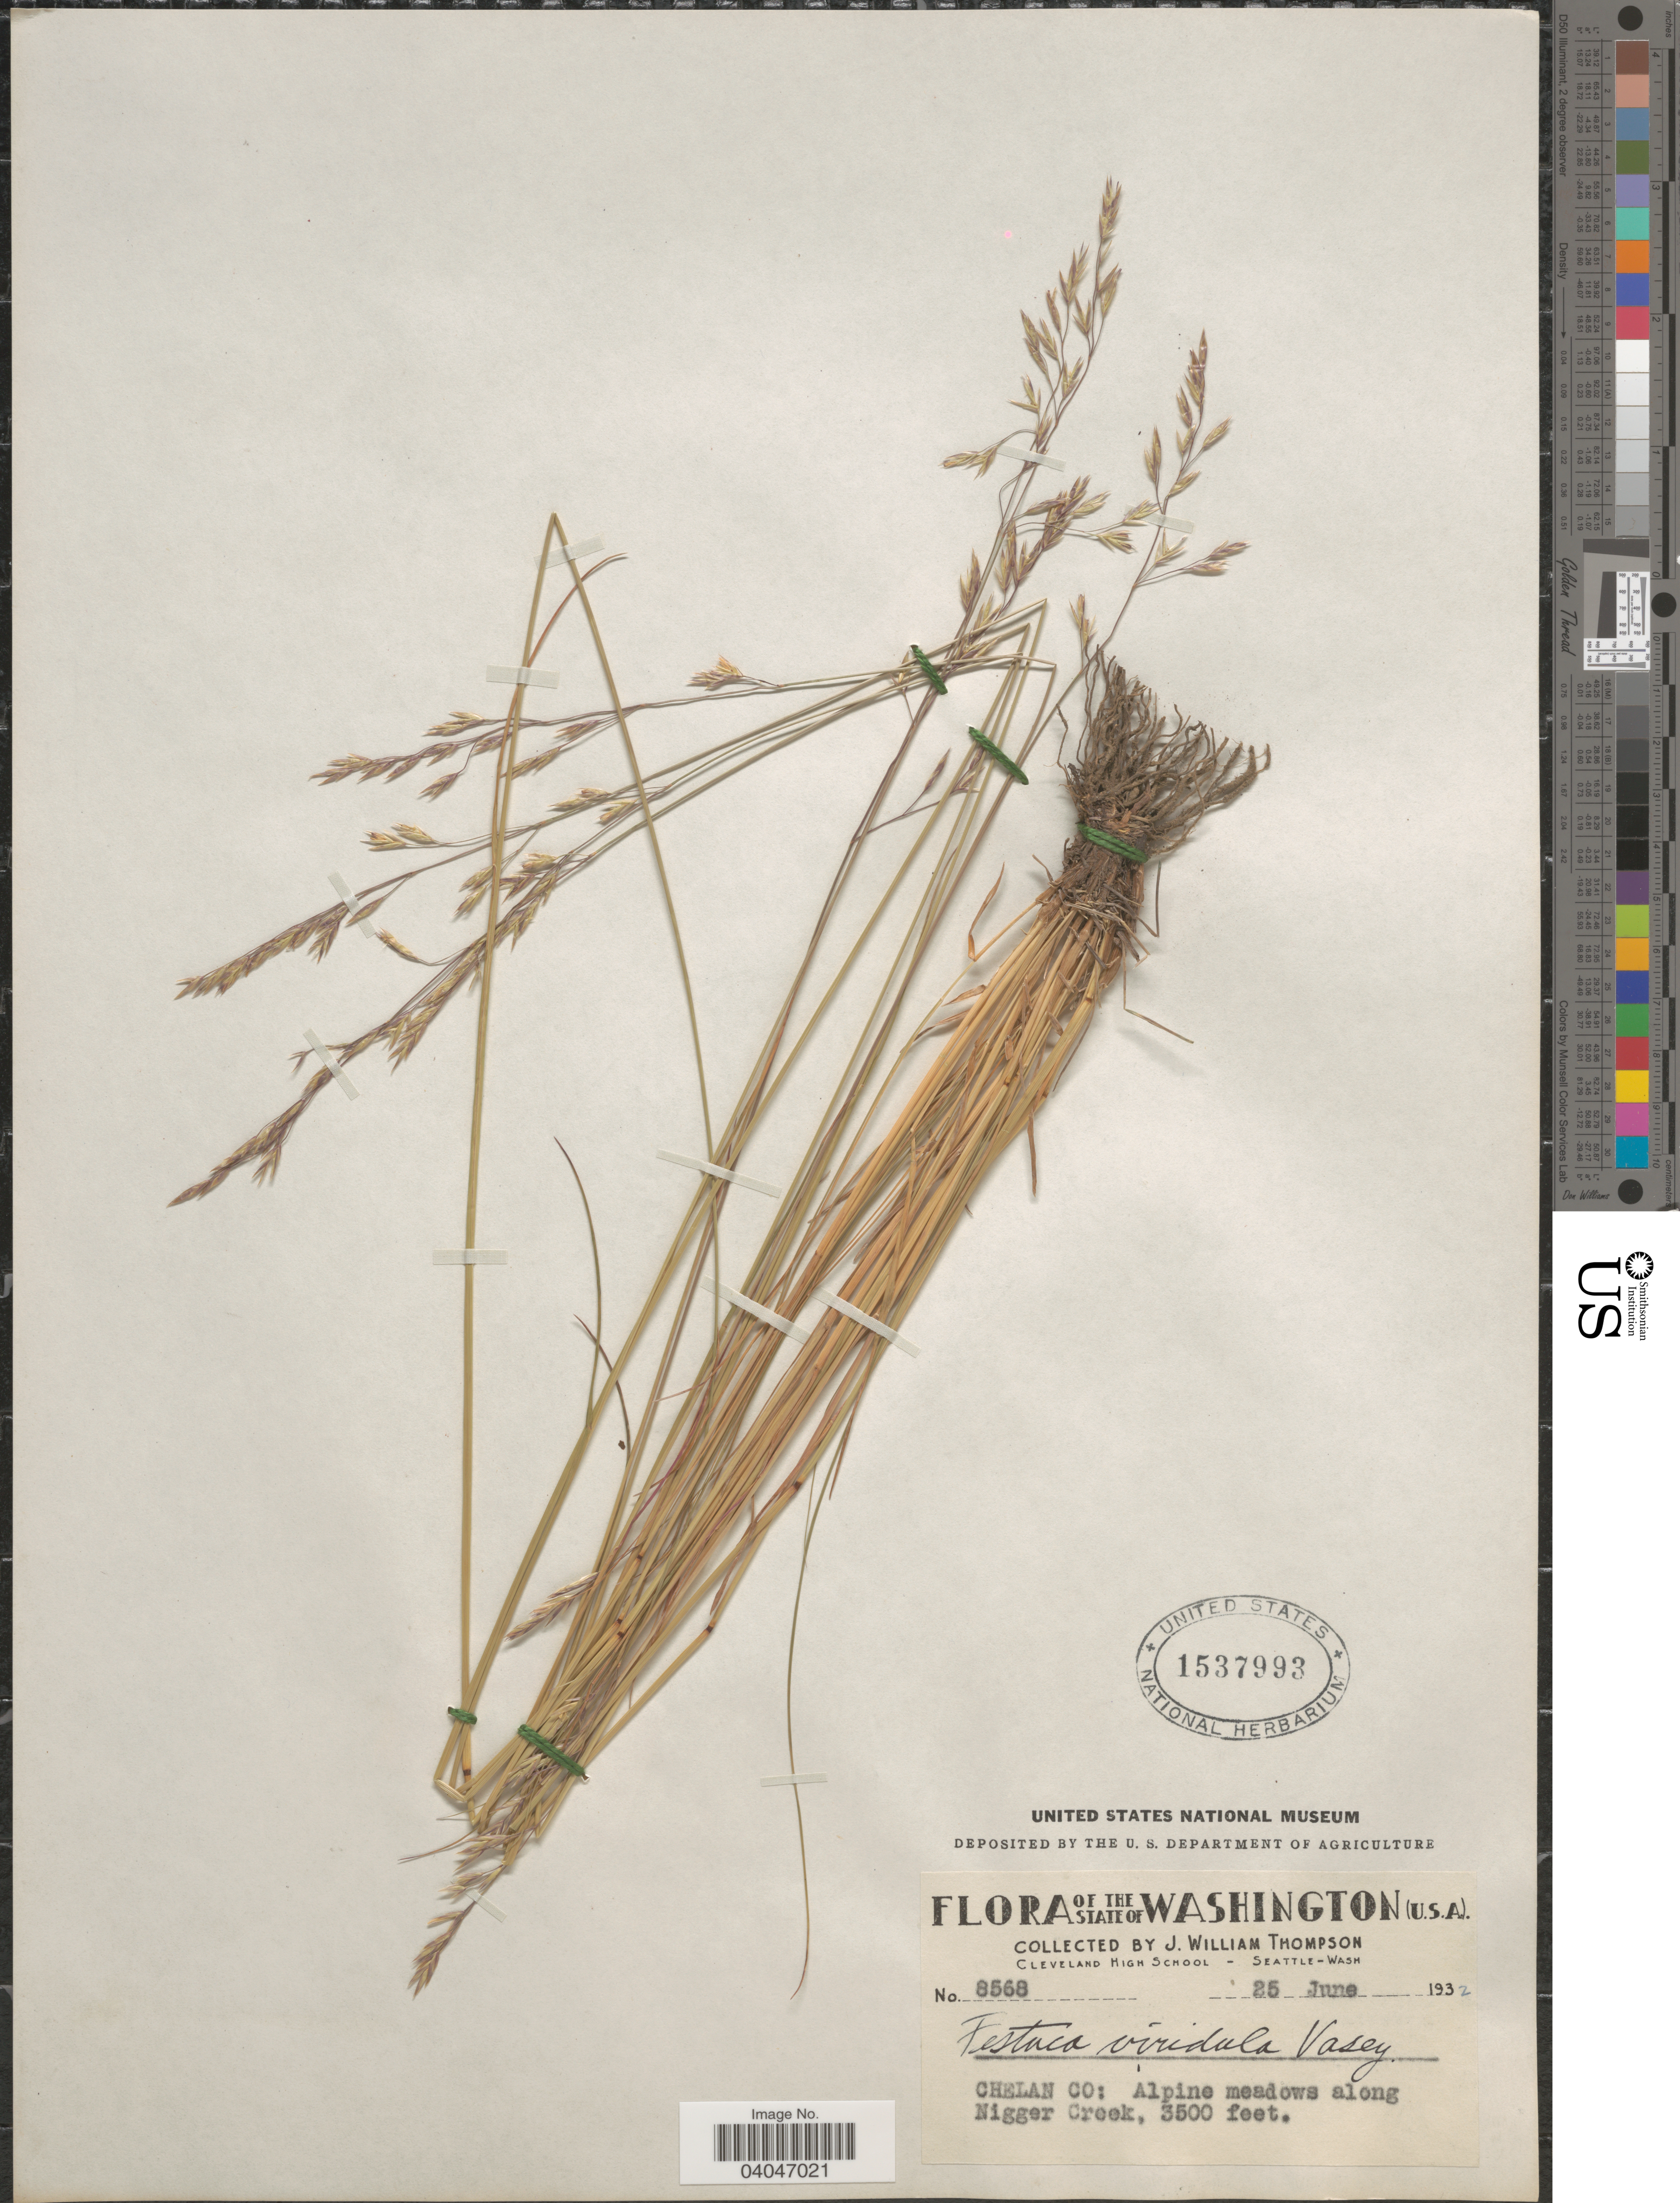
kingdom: Plantae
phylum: Tracheophyta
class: Liliopsida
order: Poales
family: Poaceae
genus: Festuca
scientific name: Festuca viridula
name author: Vasey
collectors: J. W. Thompson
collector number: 8568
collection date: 1932-06-25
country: United States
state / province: Washington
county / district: Chelan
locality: Chelan Co: Alpine meadows along Nigger Creek.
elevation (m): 1067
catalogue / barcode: US 1537993